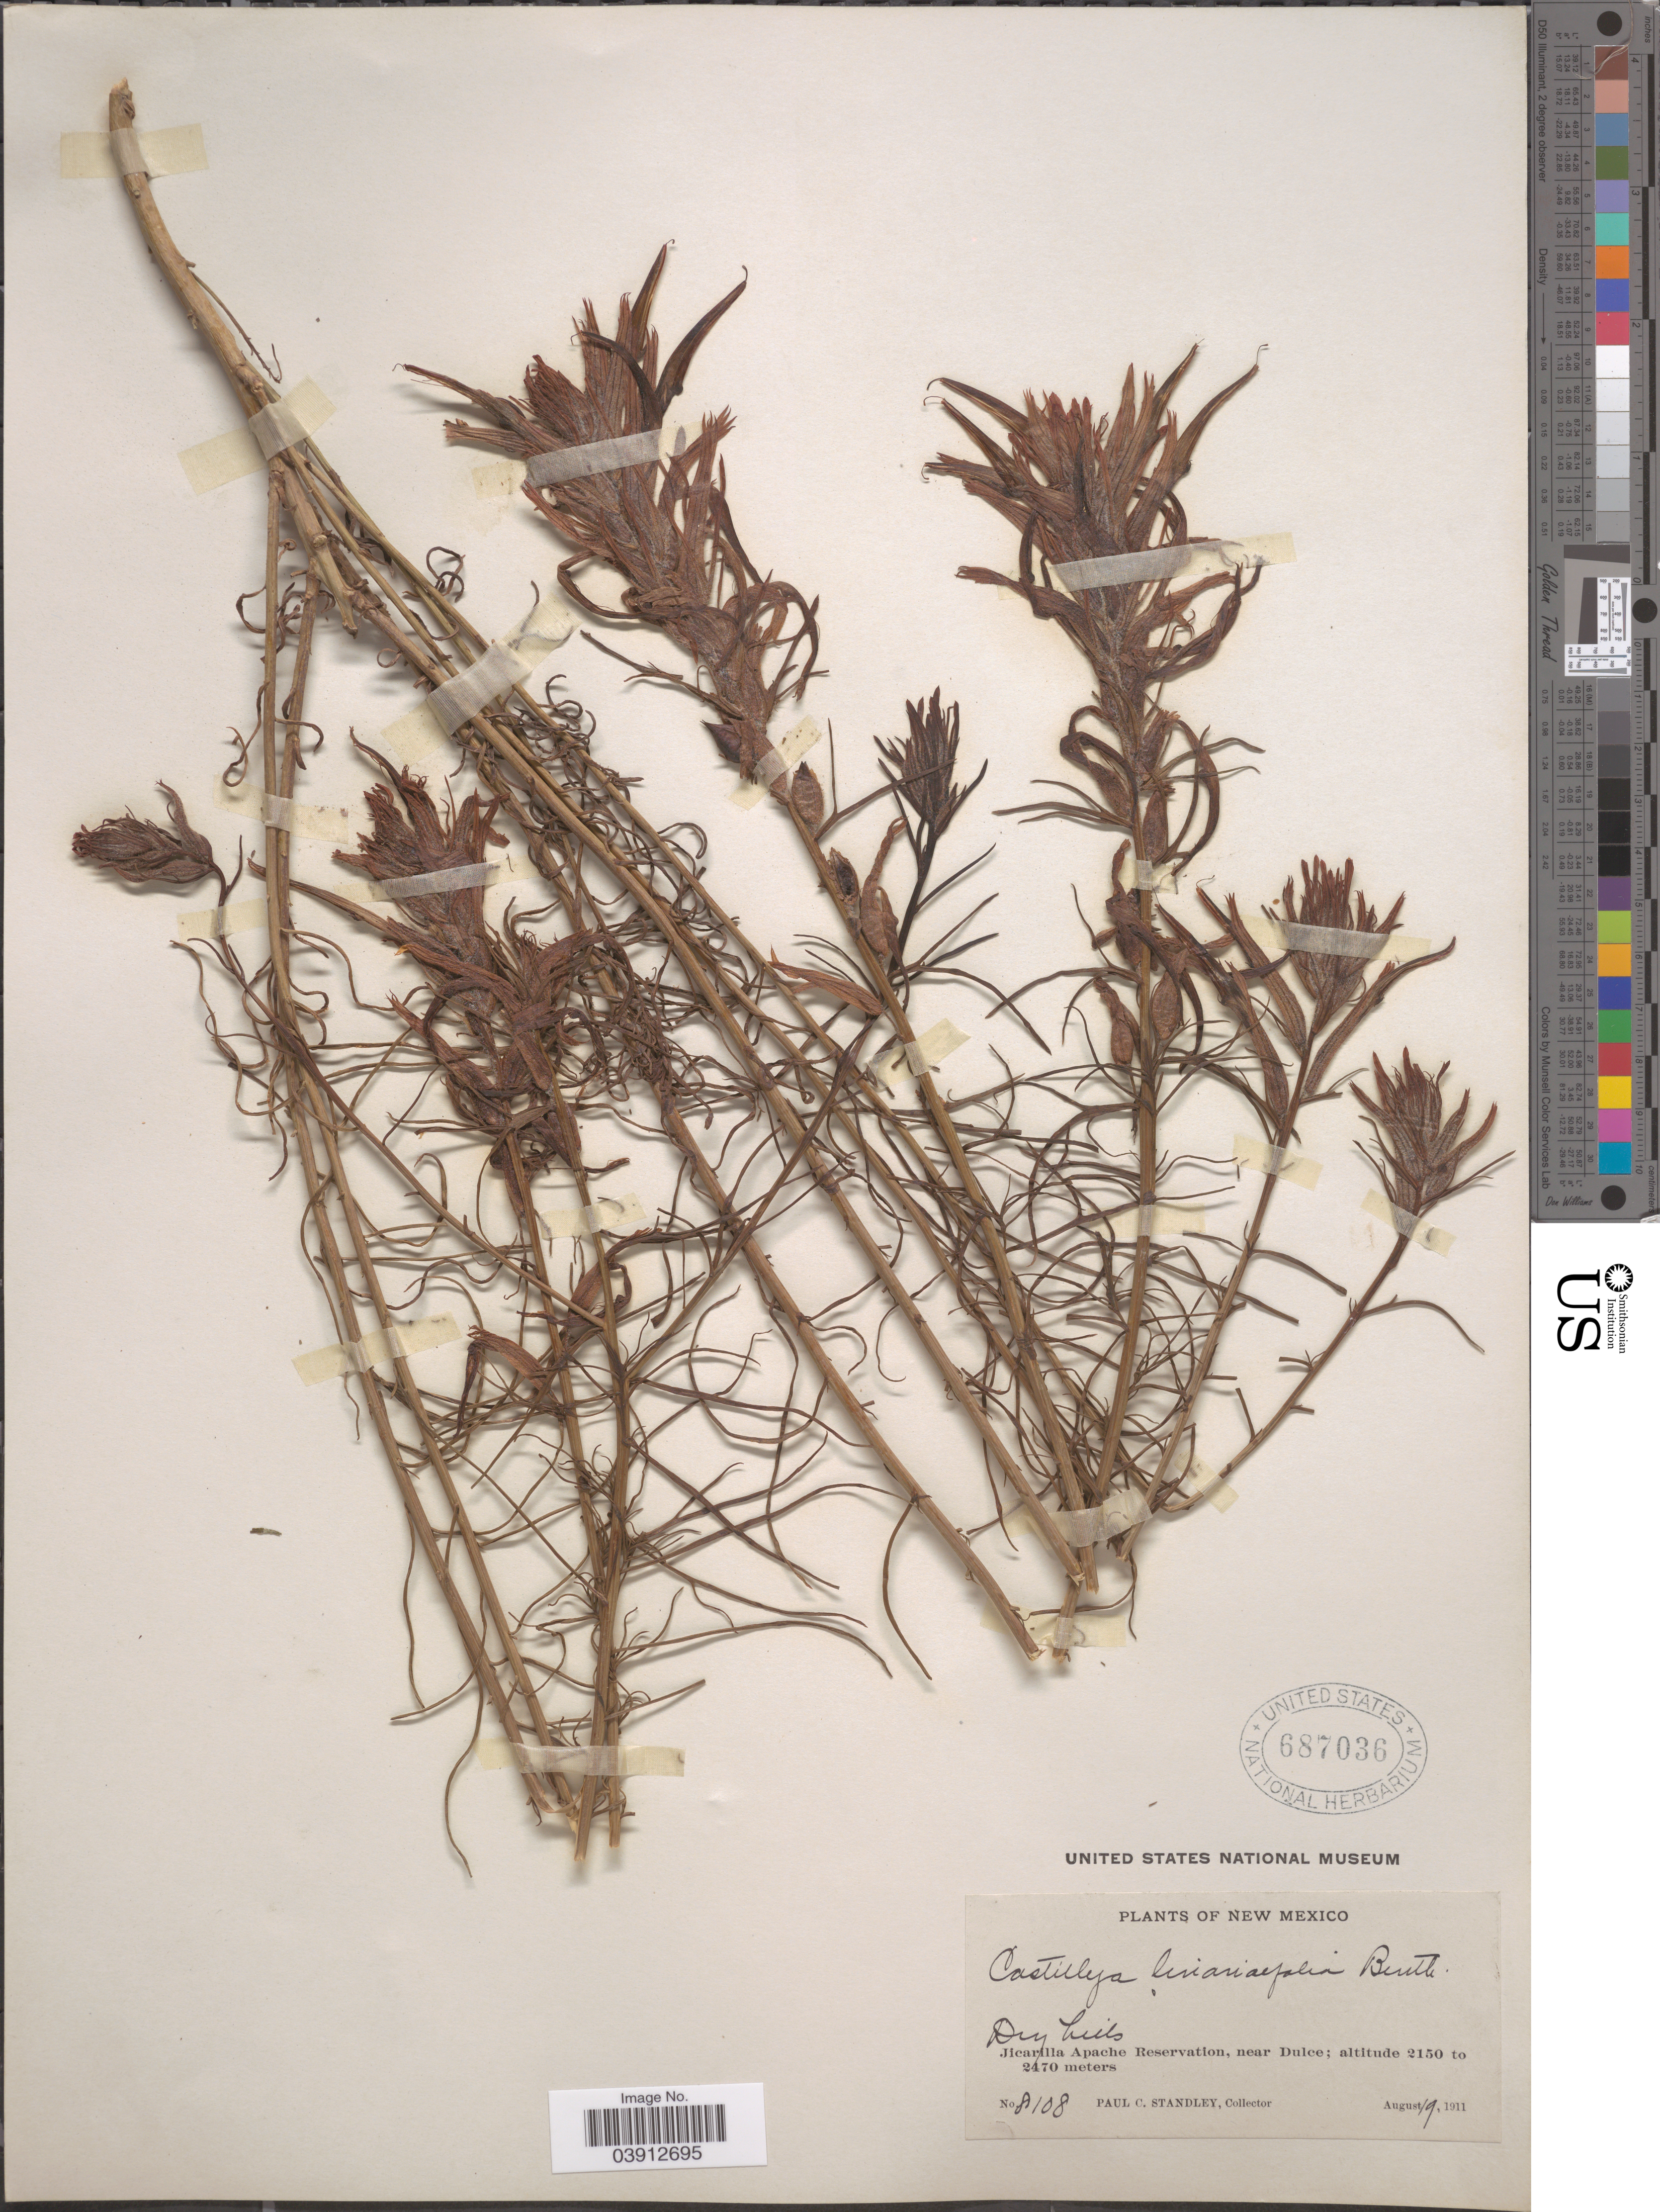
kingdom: Plantae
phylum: Tracheophyta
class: Magnoliopsida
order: Lamiales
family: Orobanchaceae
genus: Castilleja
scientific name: Castilleja linariifolia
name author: Benth.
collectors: P. C. Standley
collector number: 8108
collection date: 1911-08-19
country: United States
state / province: New Mexico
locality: Jicarilla Apache Reservation, near Dulce.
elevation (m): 2150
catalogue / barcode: US 687036